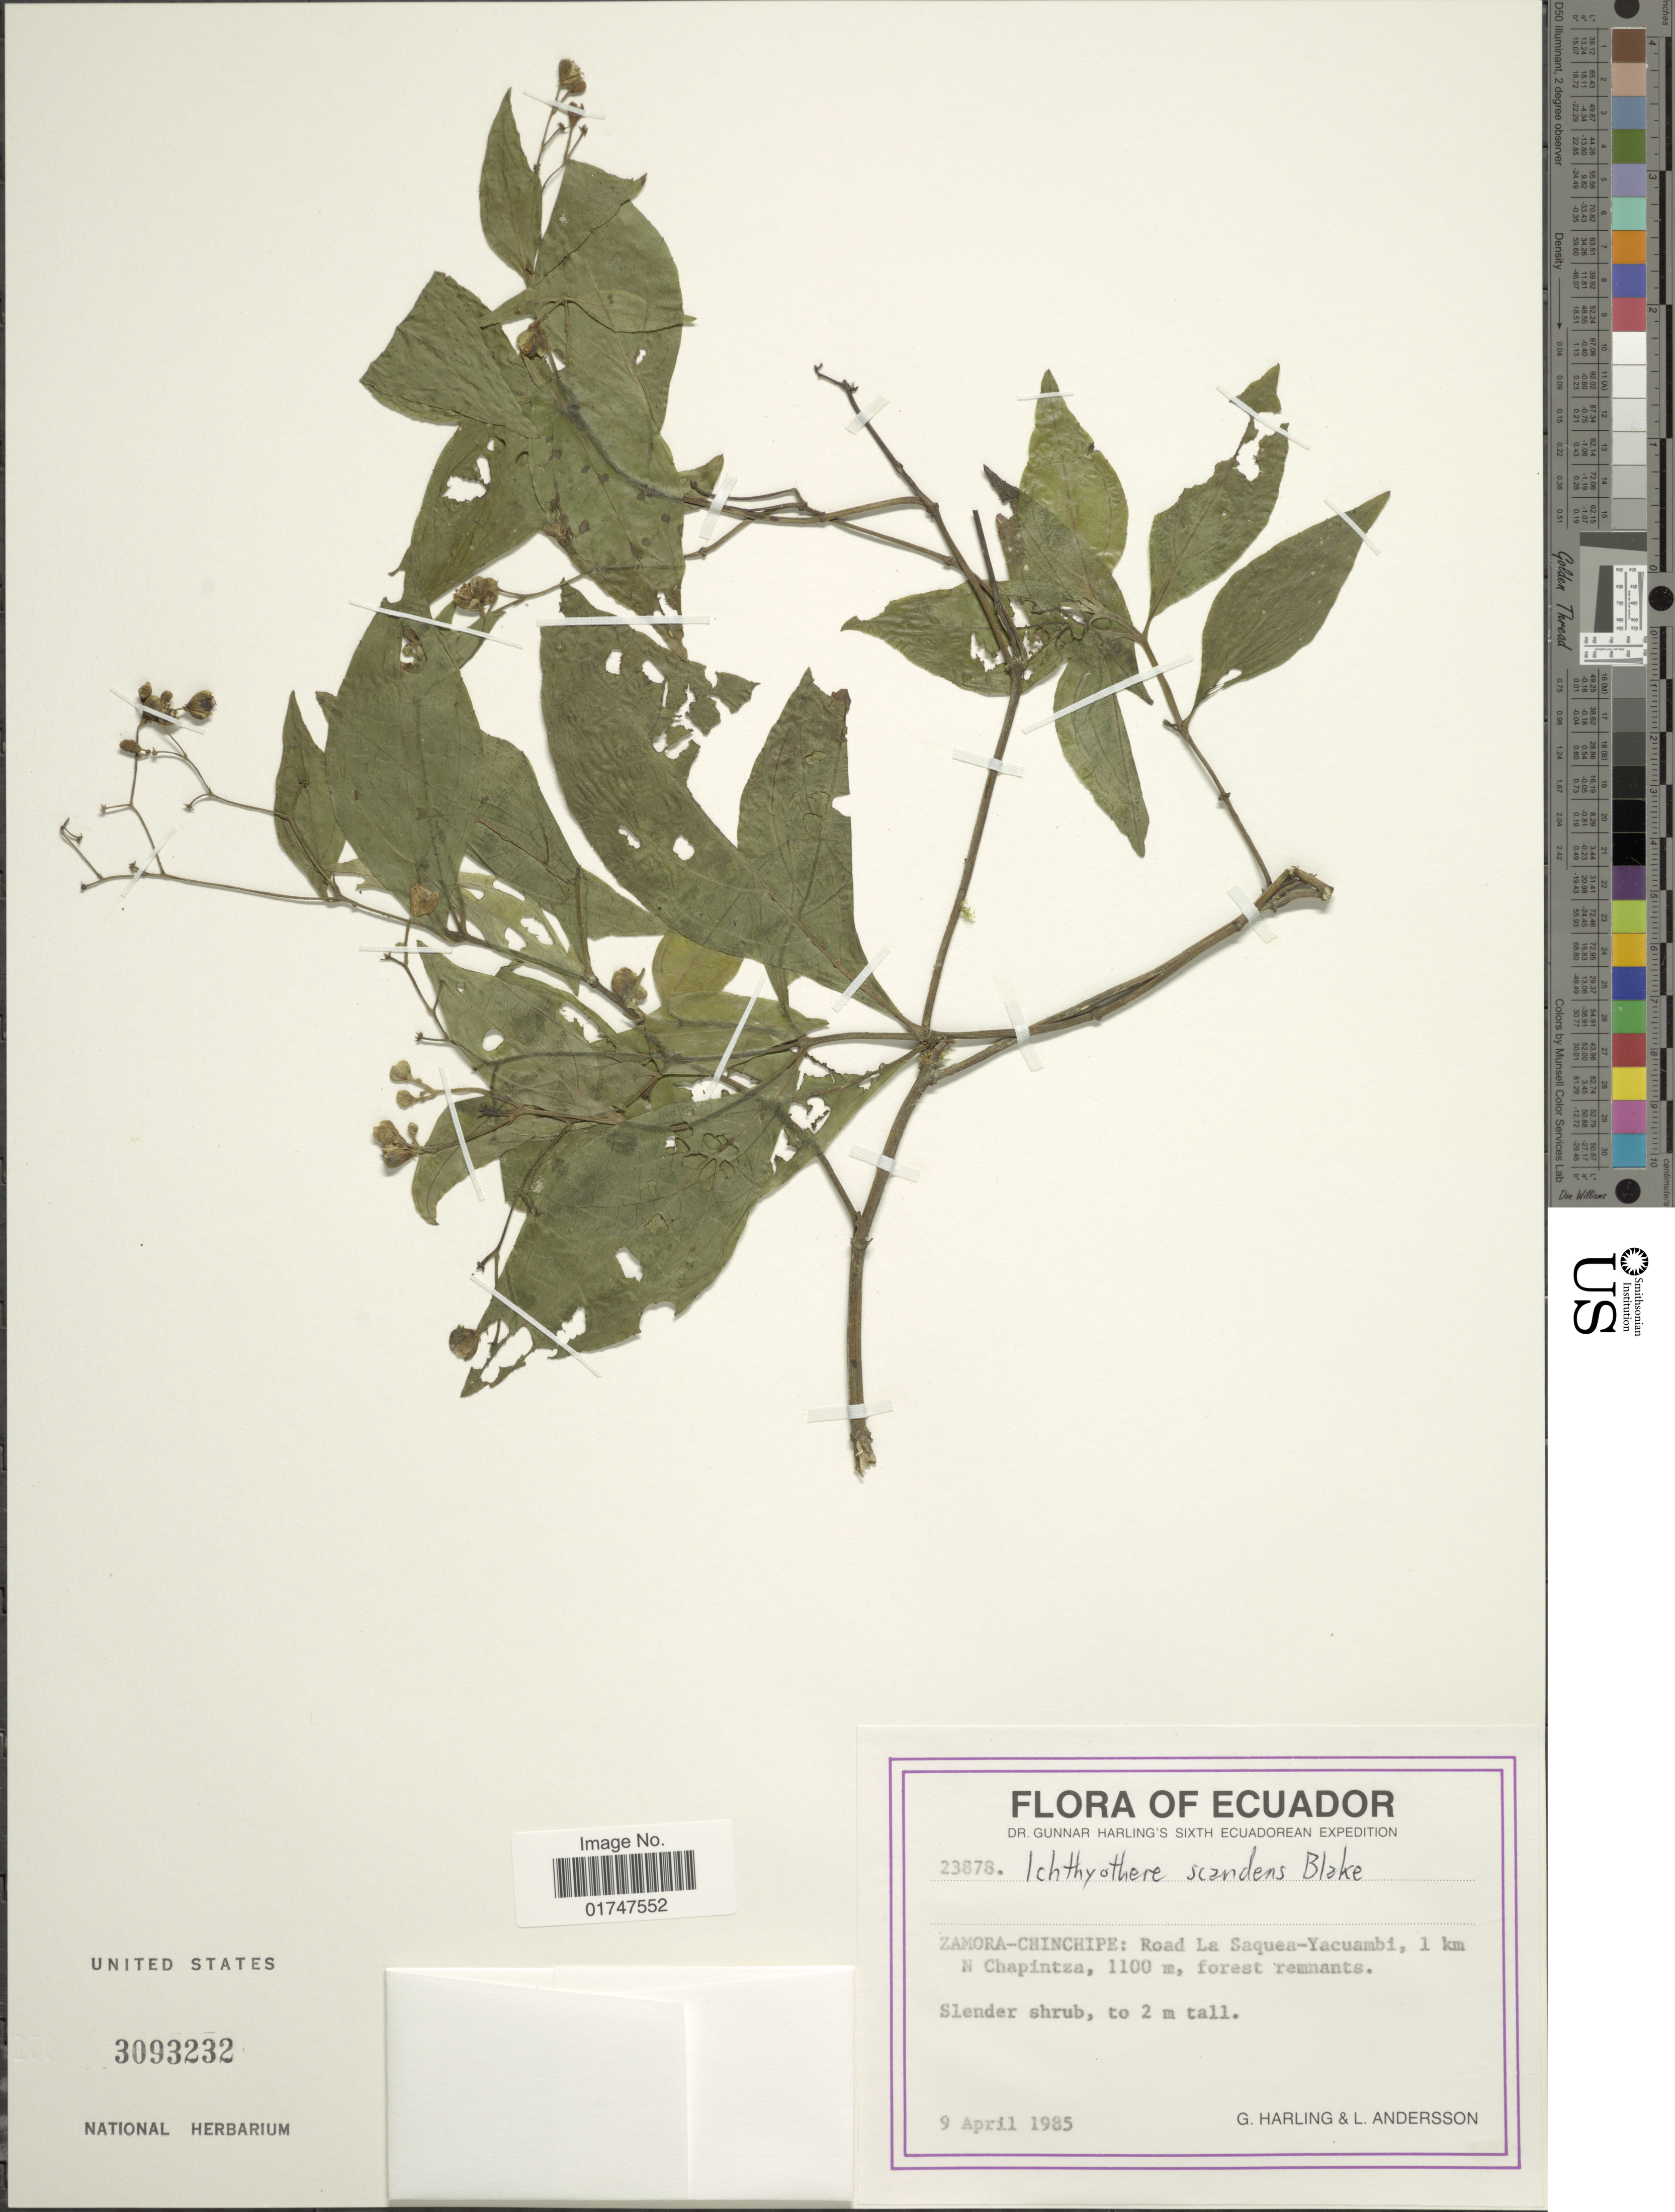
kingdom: Plantae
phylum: Tracheophyta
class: Magnoliopsida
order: Asterales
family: Asteraceae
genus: Ichthyothere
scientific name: Ichthyothere scandens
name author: S.F. Blake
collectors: G. Harling & L. Andersson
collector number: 23878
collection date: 1985-04-09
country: Ecuador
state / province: Zamora-Chinchipe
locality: Zamora-Chinchipe: Road La Saquea-Yacuambi, 1 km N Chapintza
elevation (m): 1100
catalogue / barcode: US 3093232